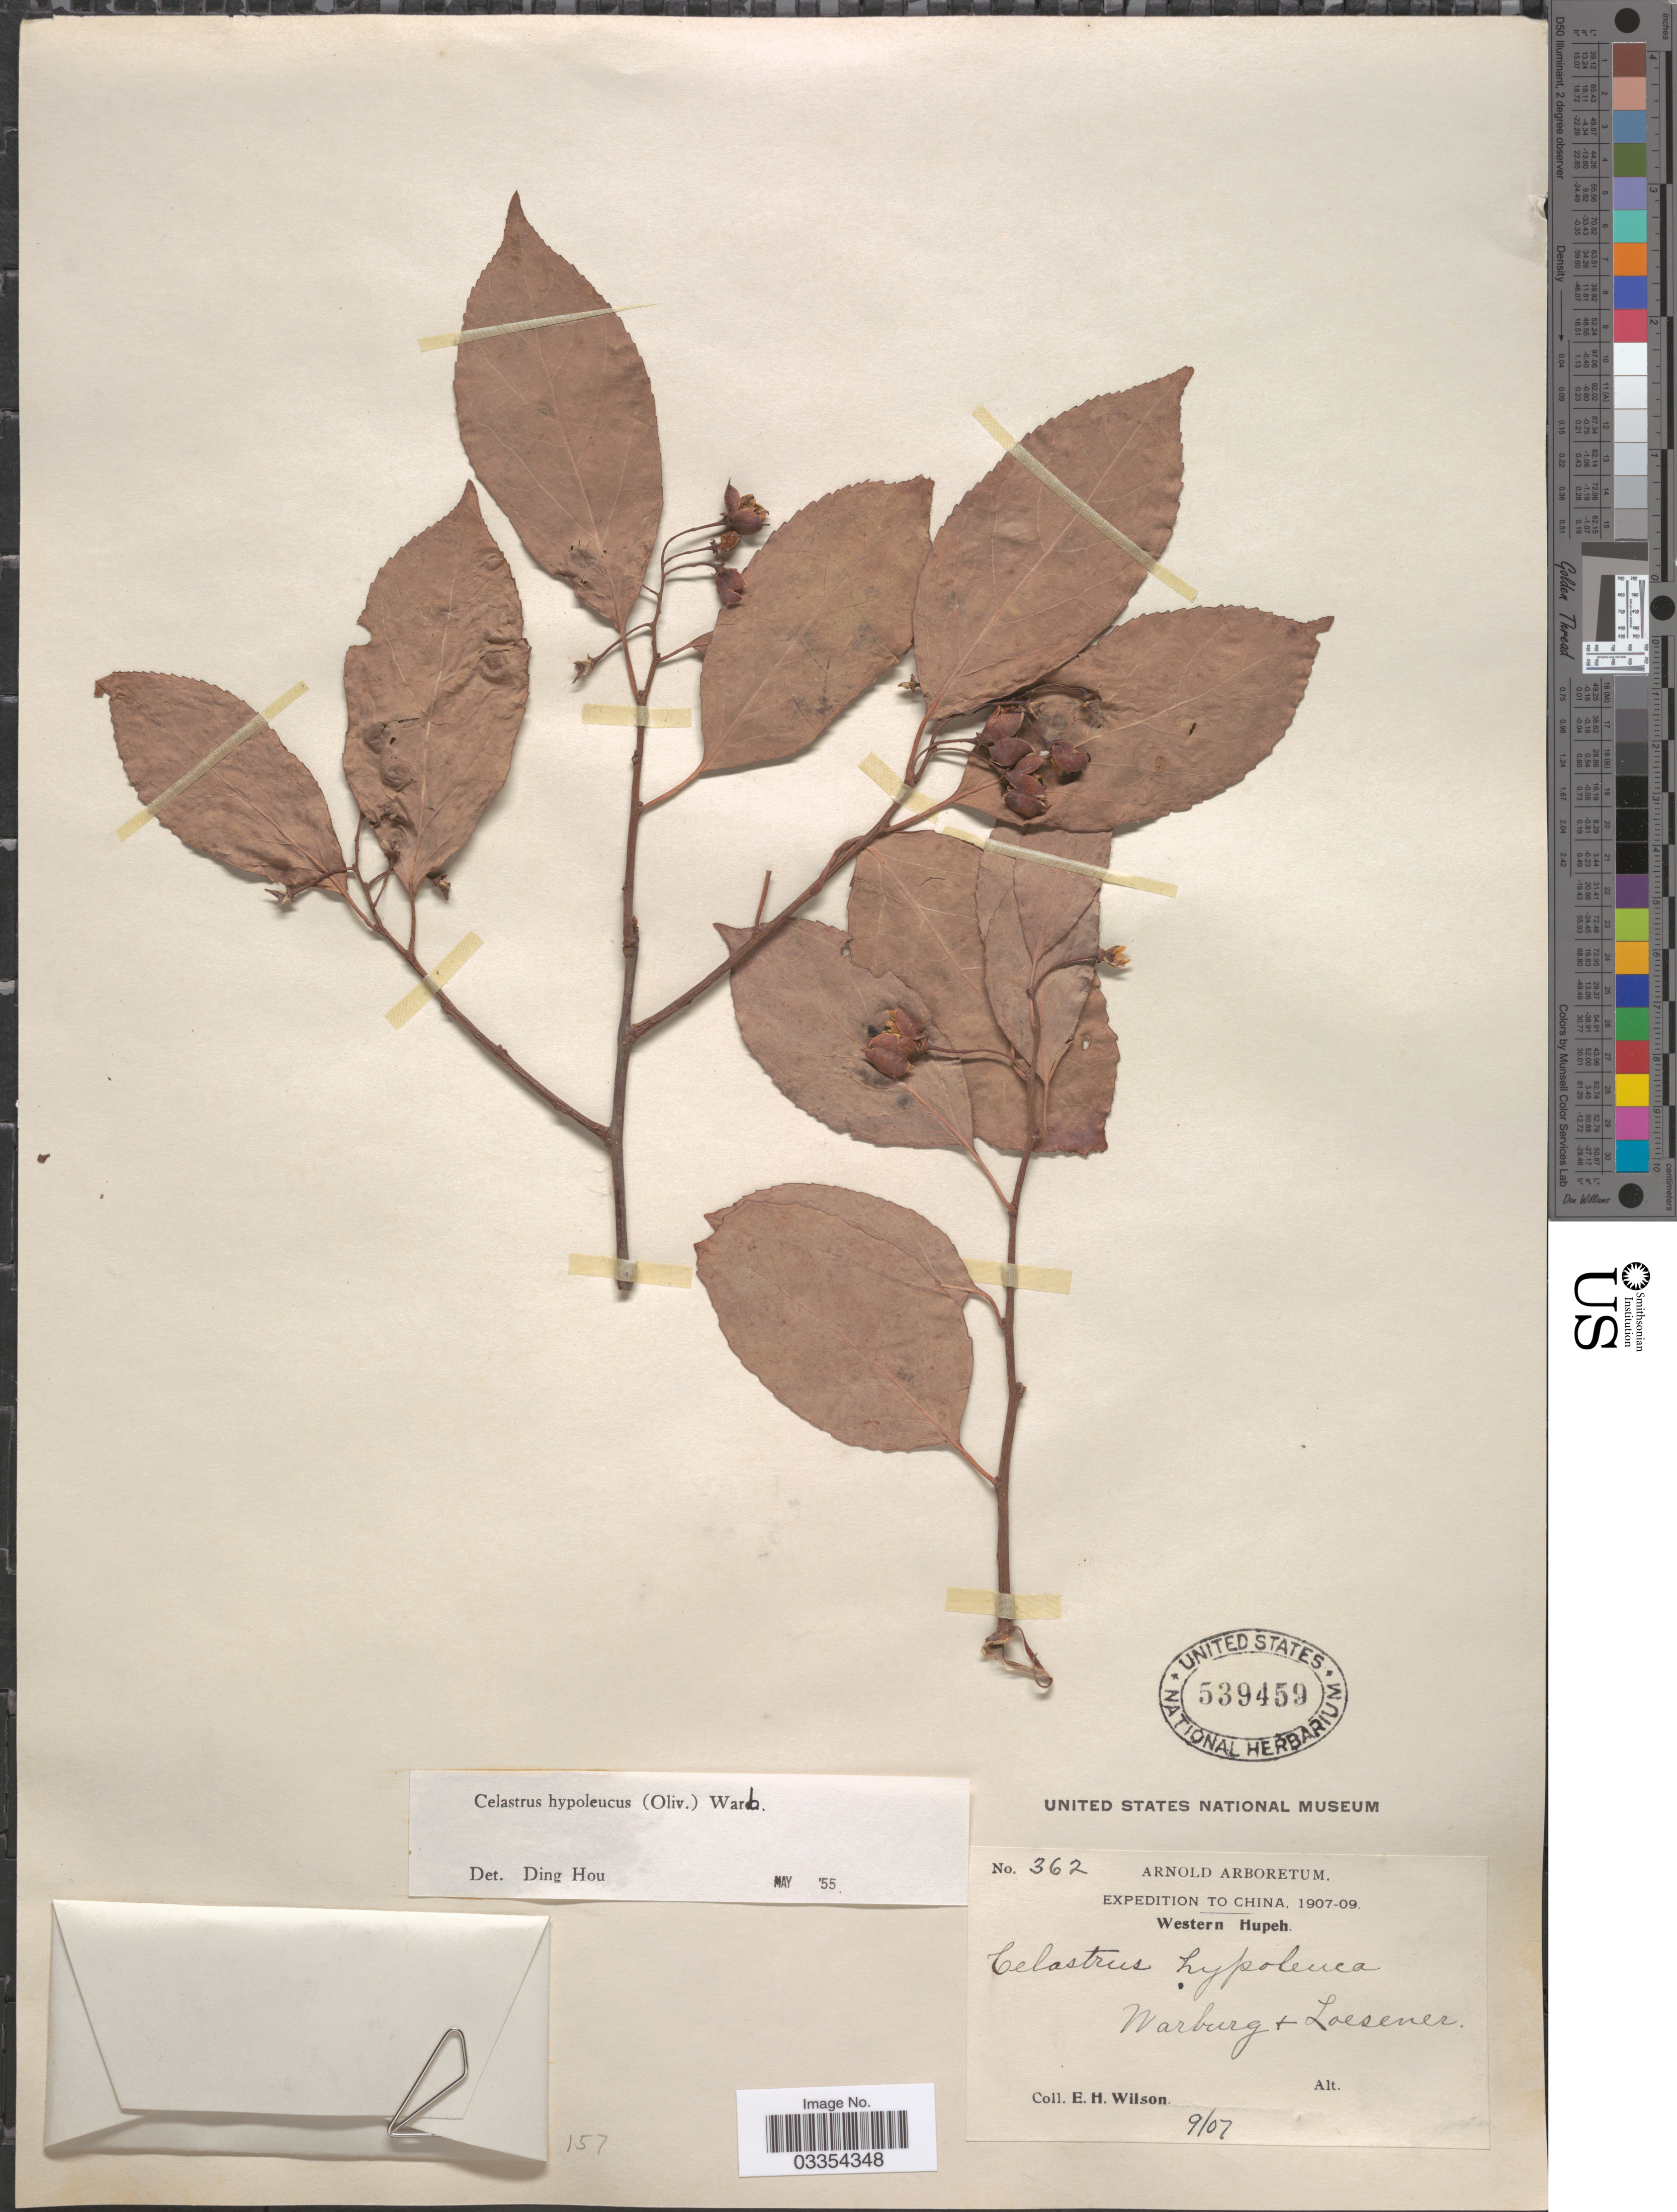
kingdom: Plantae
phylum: Tracheophyta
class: Magnoliopsida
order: Celastrales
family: Celastraceae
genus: Celastrus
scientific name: Celastrus hypoleucus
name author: (Oliv.) Warb. ex Loes.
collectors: E. Wilson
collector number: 362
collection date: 1907-09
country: China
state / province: Hubei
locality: Western Hupeh.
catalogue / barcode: US 539459